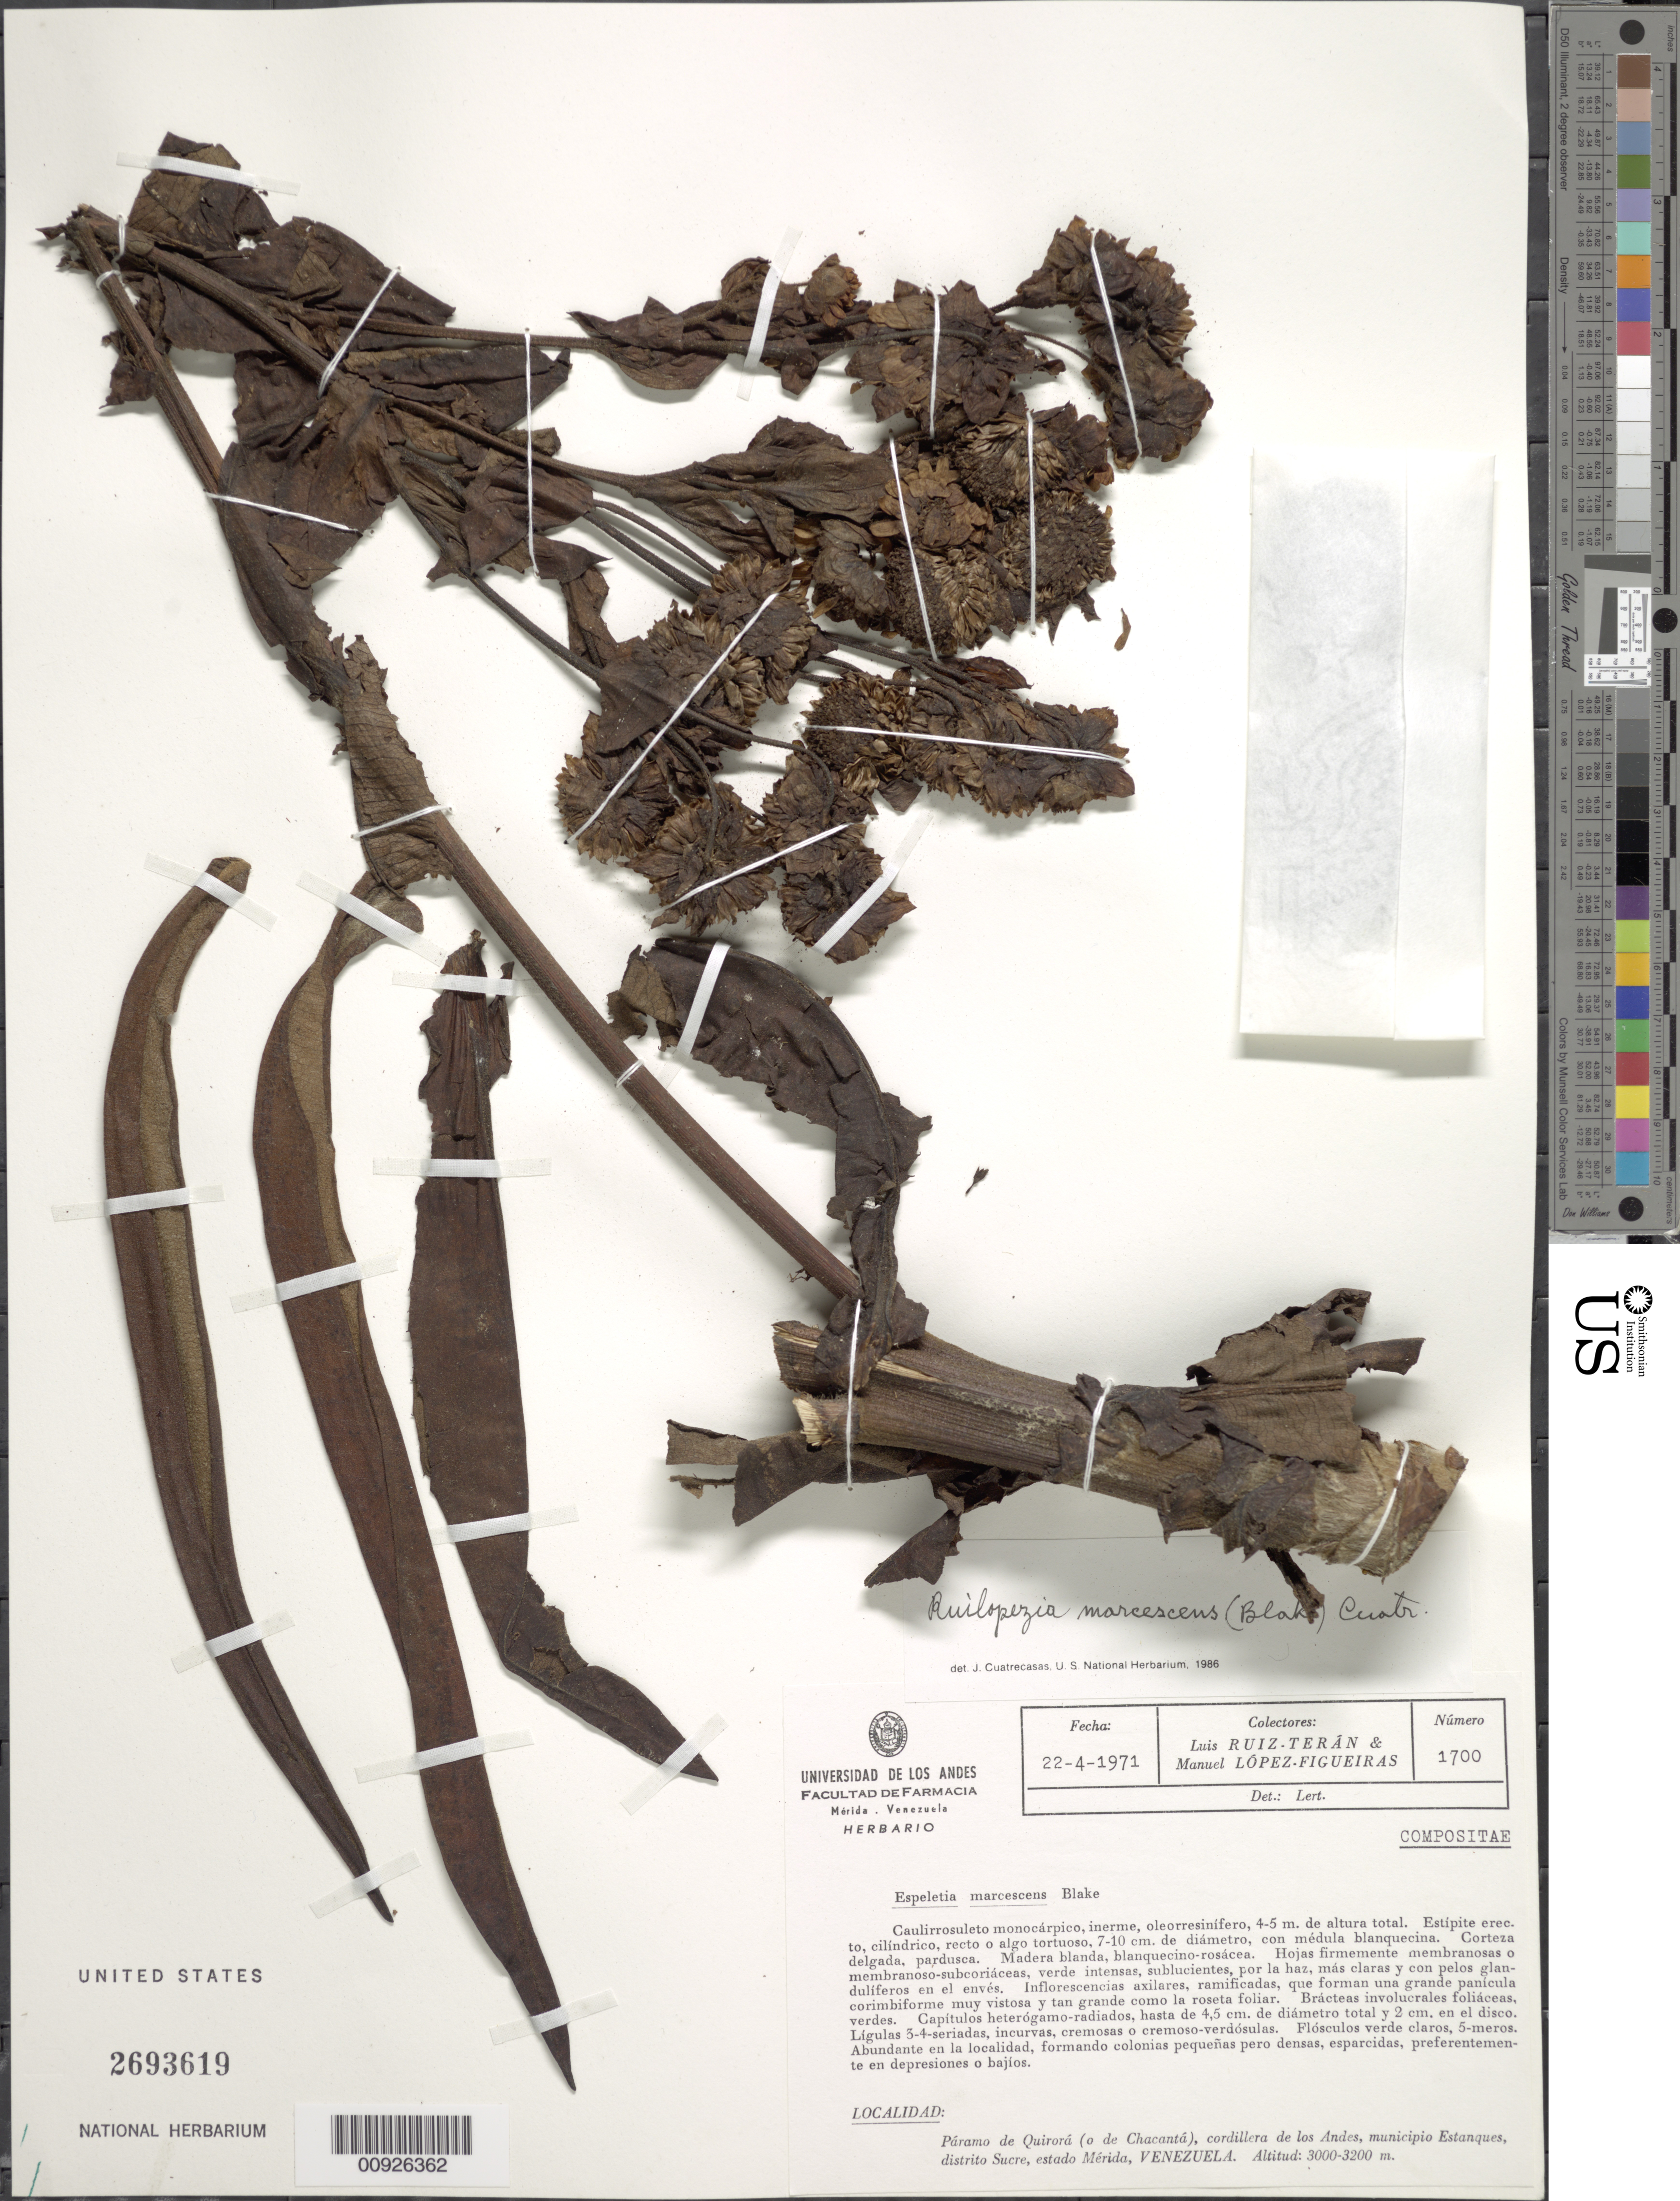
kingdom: Plantae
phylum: Tracheophyta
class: Magnoliopsida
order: Asterales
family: Asteraceae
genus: Ruilopezia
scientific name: Ruilopezia marcescens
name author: (S.F. Blake) Cuatrec.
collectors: L. E. Ruíz-Terán & M. López Figueiras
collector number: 1700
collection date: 1971-04-22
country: Venezuela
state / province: Mérida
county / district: Sucre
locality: P. de Quirorá (o de Chacantá), M. Estanques.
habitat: Abundante en la localidad, formando colonias pequeñas pero densas, esparcidas, preferentemente en depresiones o bajíos.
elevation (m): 3000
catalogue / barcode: US 2693619